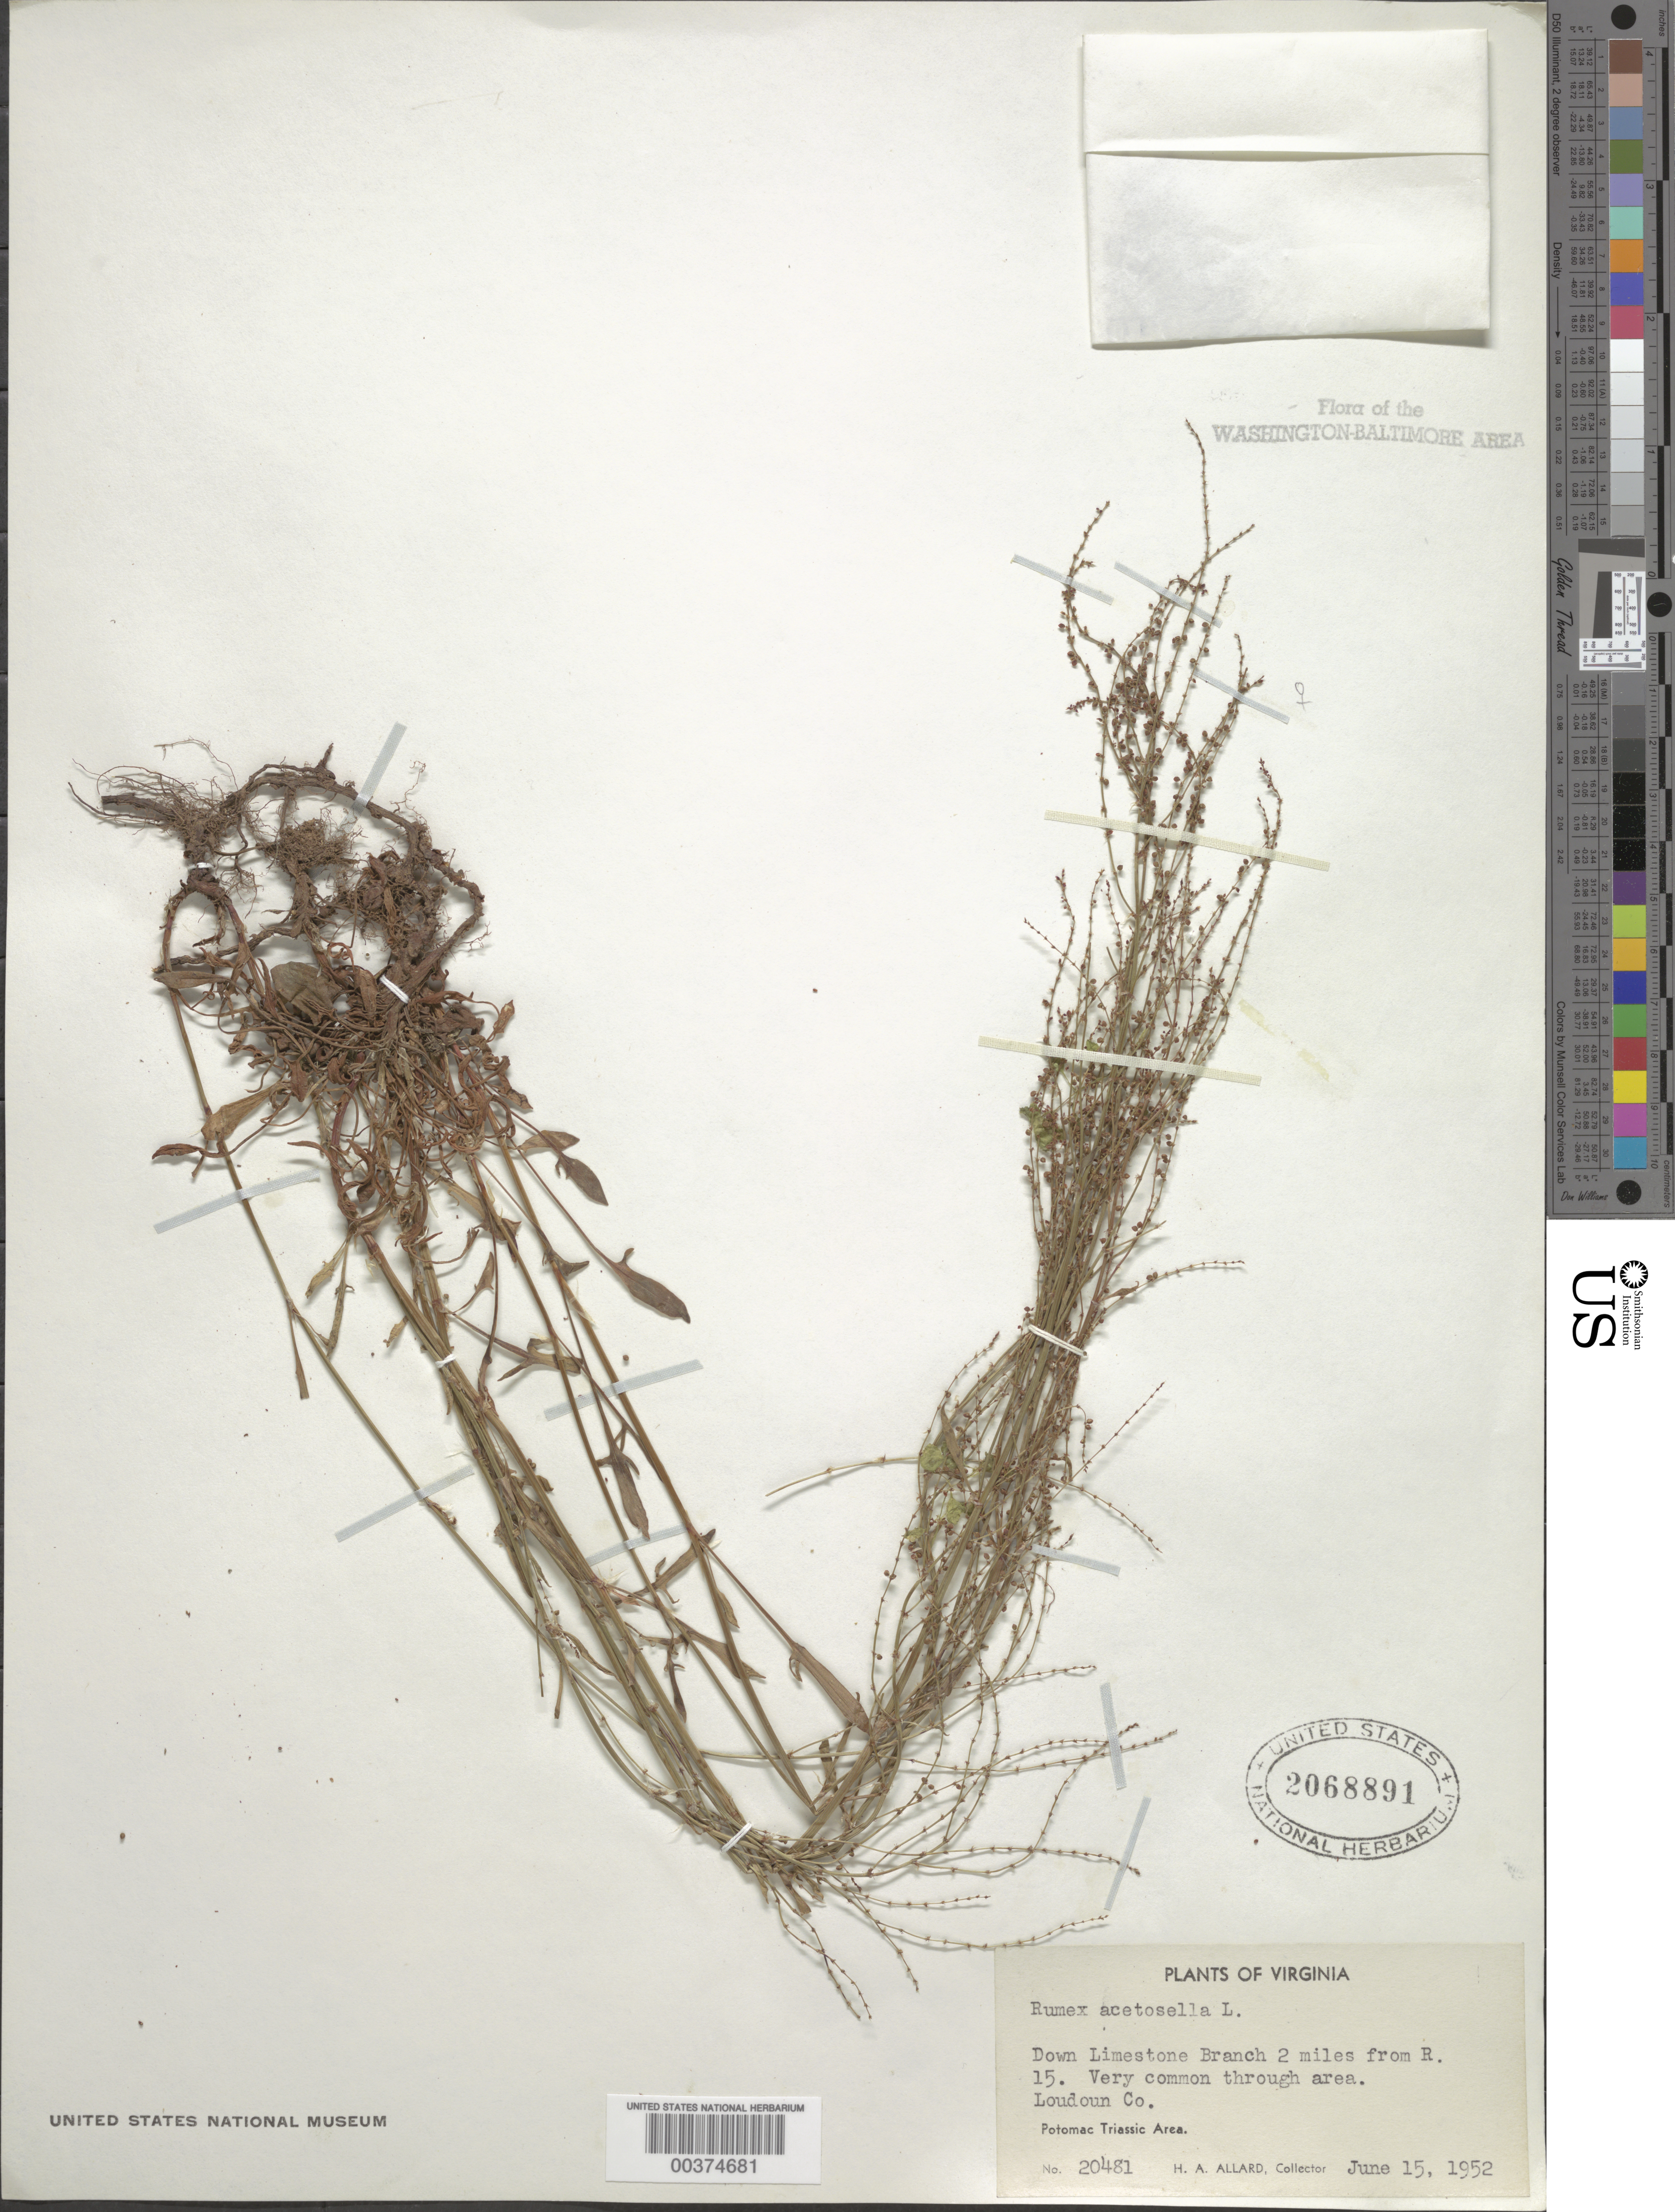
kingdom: Plantae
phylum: Tracheophyta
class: Magnoliopsida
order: Caryophyllales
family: Polygonaceae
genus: Rumex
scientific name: Rumex acetosella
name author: L.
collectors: H. A. Allard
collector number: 20481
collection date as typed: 15 Jun 1952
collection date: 1952-06-15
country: United States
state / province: Virginia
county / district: Loudoun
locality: Downstream from Route 15 on Limestone Branch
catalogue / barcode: US 2068891